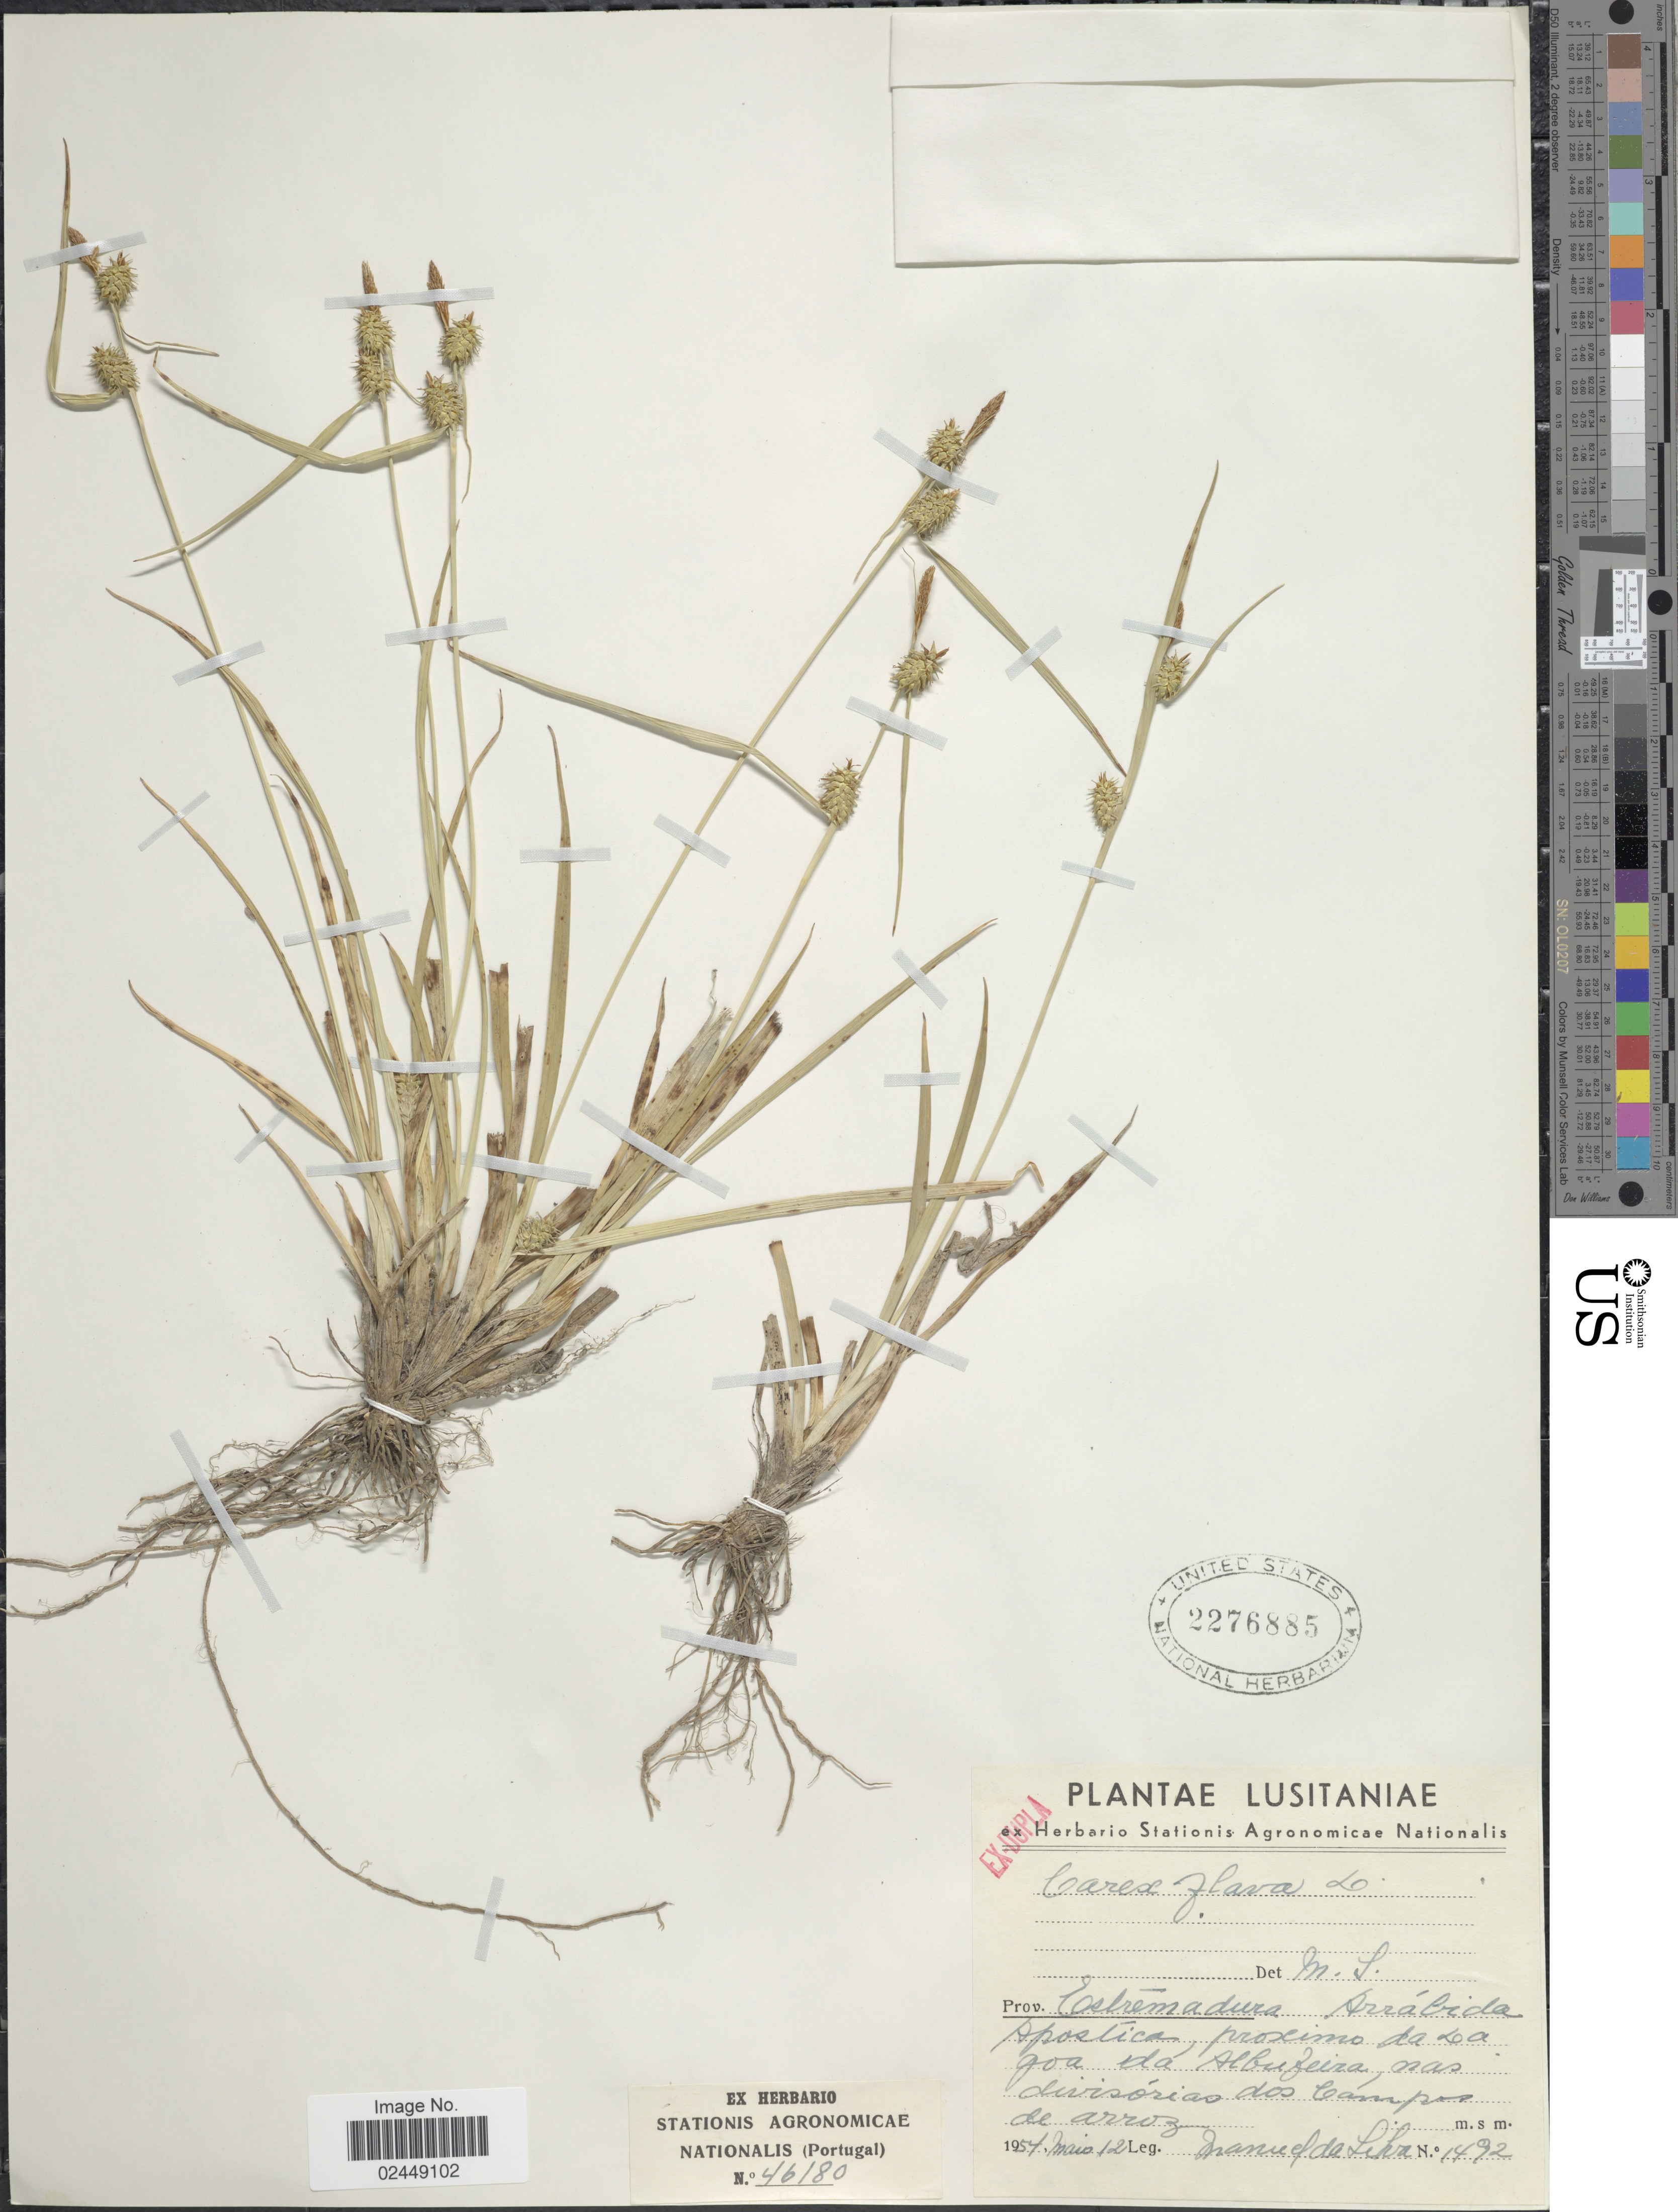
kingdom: Plantae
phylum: Tracheophyta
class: Liliopsida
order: Poales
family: Cyperaceae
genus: Carex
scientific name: Carex flava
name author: L.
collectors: M. Da Silva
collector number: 1492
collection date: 1954-05-12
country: Portugal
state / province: Faro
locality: Lusitaniae, Prov. Estremadura. Arrábida Apostica, proximo da La Goa da Albufeira, nas divisórias dos Campos de arroz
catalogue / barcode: US 2276885